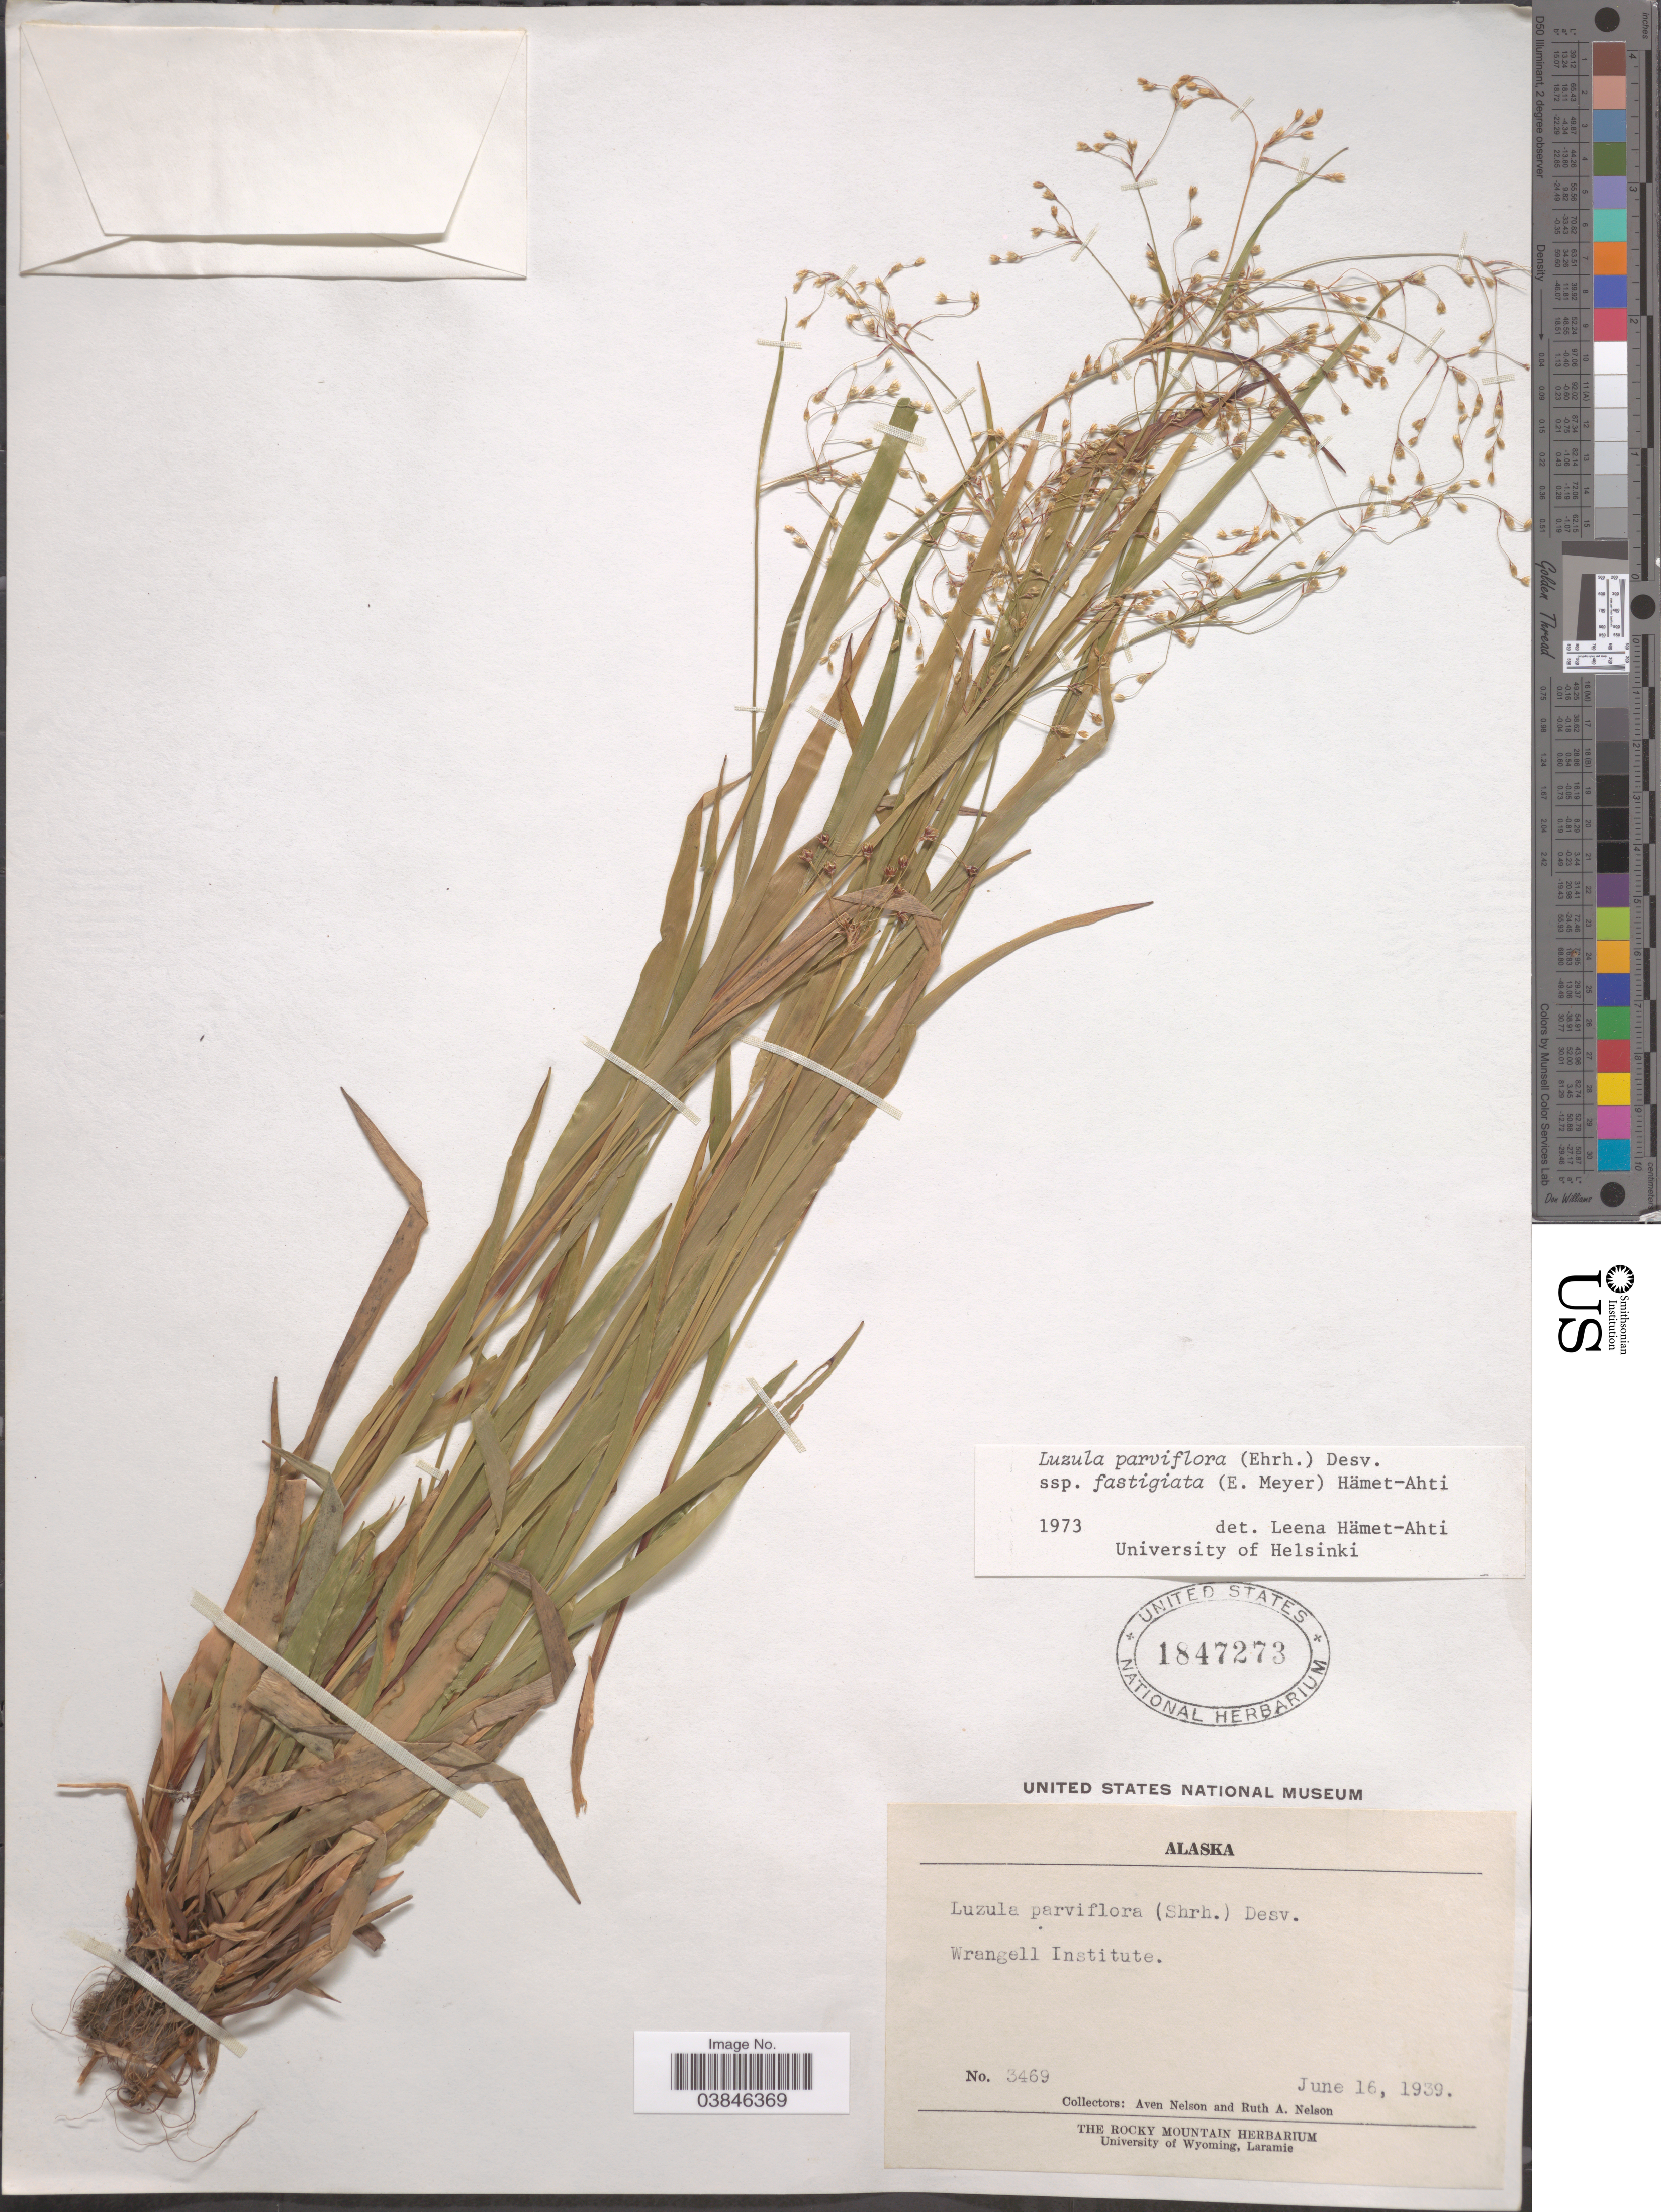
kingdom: Plantae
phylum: Tracheophyta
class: Liliopsida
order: Poales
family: Juncaceae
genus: Luzula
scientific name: Luzula parviflora subsp. fastigiata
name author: Buchenau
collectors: A. Nelson & R. A. Nelson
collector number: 3469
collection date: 1939-06-16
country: United States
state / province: Alaska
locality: Wrangell Institute.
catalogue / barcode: US 1847273